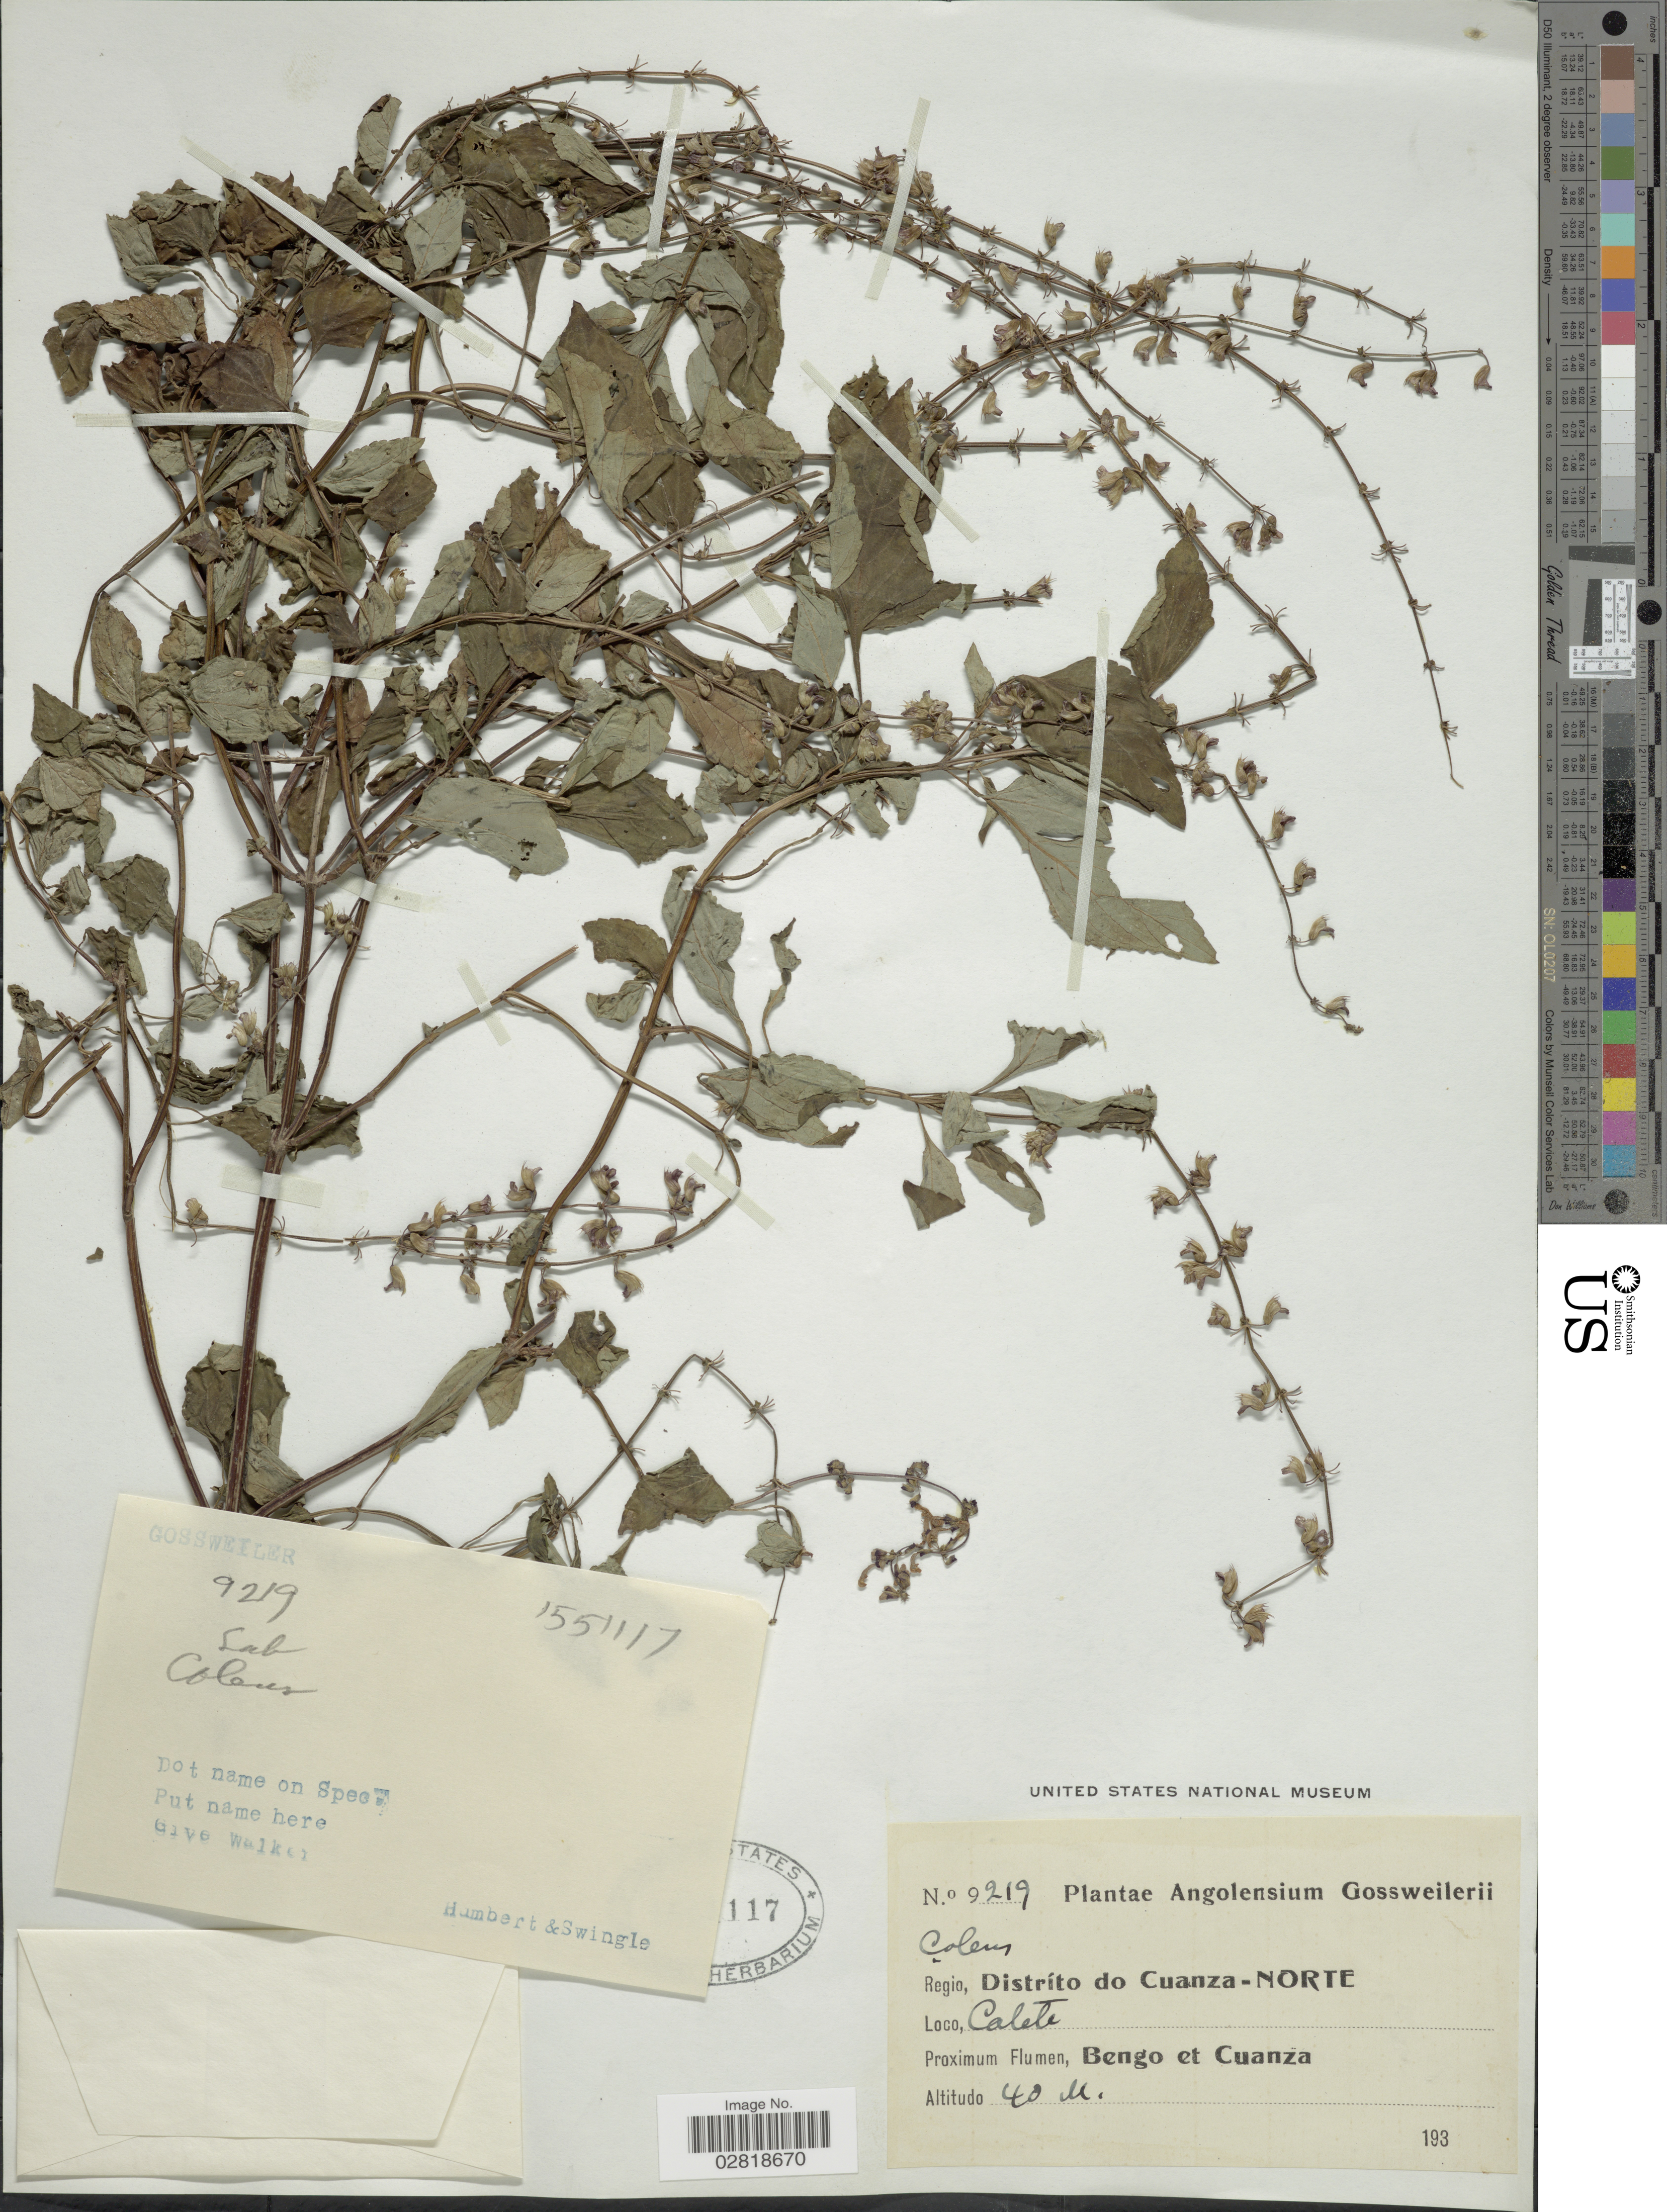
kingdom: Plantae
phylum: Tracheophyta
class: Magnoliopsida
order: Lamiales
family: Lamiaceae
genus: Plectranthus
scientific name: Plectranthus sp.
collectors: -. Gossweiler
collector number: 9219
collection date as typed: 193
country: Angola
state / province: Cuanza Norte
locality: Regio, Distríto do Cuanza-Norte. Calete. Bengo et Cuanza.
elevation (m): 40